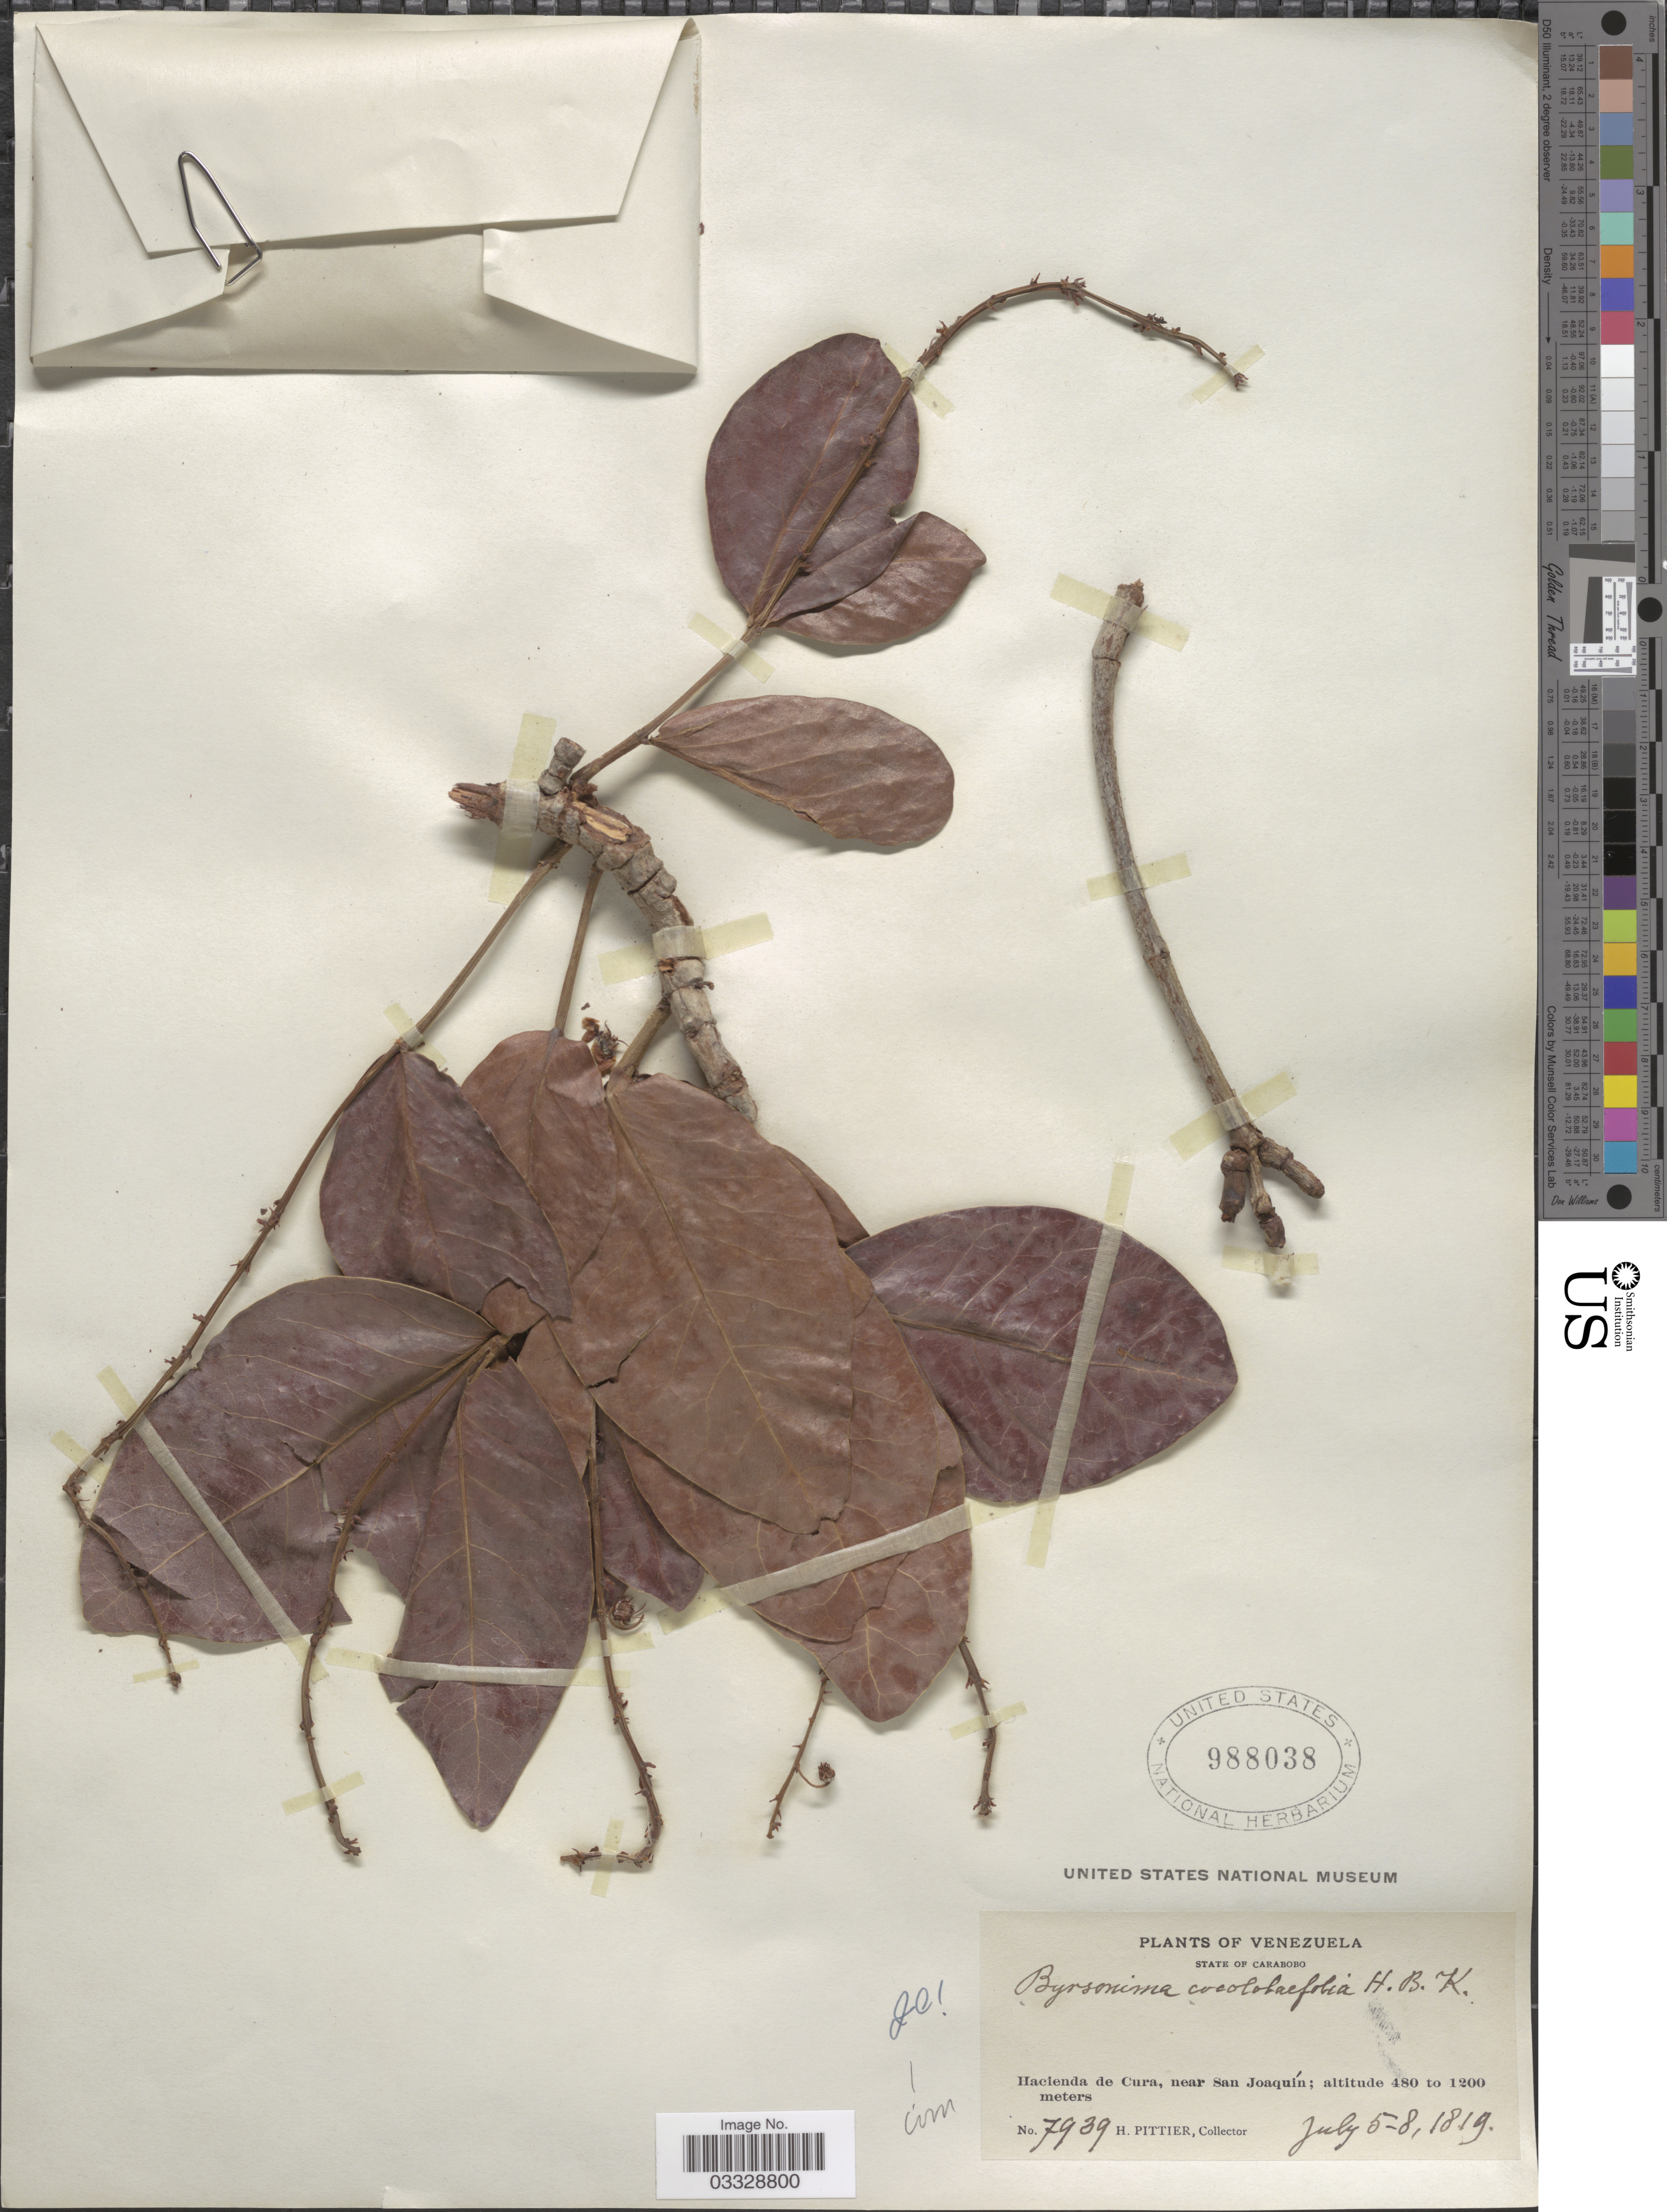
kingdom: Plantae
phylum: Tracheophyta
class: Magnoliopsida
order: Malpighiales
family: Malpighiaceae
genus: Byrsonima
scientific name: Byrsonima coccolobifolia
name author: Kunth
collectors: H. F. Pittier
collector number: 7939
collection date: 1819-07-05/1819-07-08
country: Venezuela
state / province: Carabobo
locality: Haciende de Cura, near San Joaquín.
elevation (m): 480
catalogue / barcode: US 988038